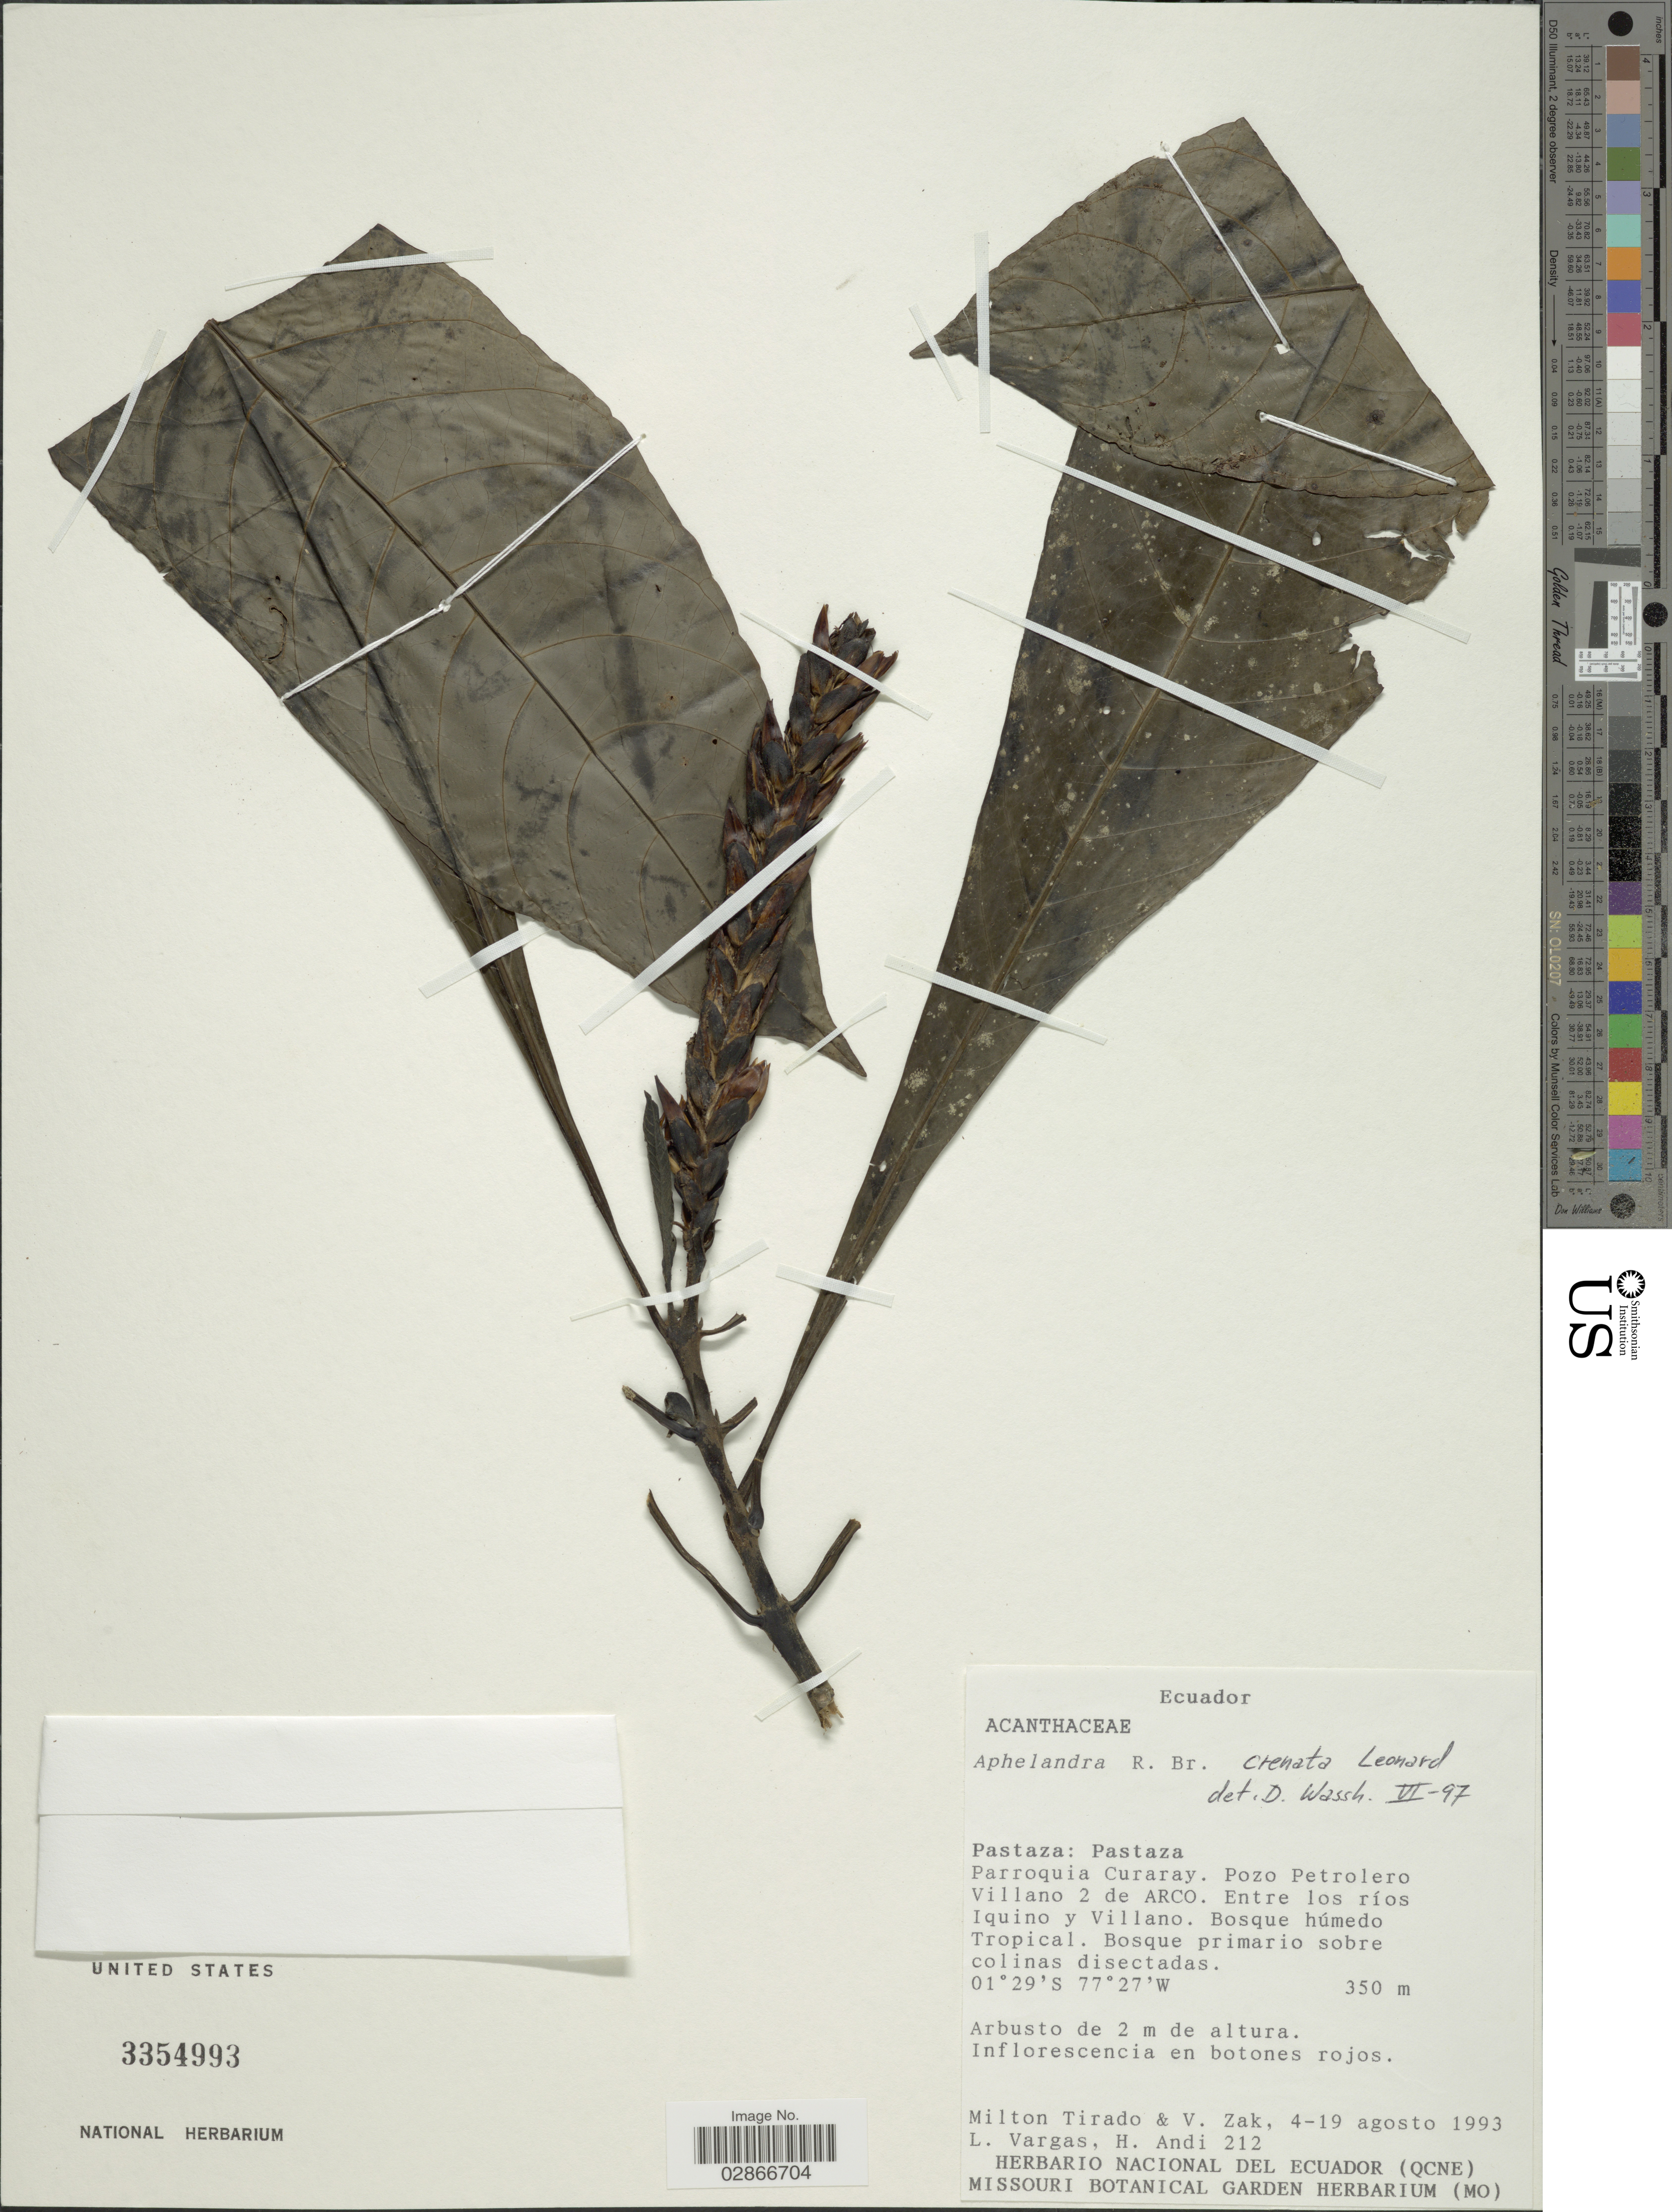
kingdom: Plantae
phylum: Tracheophyta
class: Magnoliopsida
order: Lamiales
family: Acanthaceae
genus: Aphelandra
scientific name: Aphelandra crenata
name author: Leonard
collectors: M. Tirado, V. Zak, L. Vargas & H. Andi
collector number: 212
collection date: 1993-08-04/1993-08-19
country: Ecuador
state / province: Pastaza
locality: Parroquia Curaray. Pozo Petrolero Villano 2 de Arco. Entre los ríos Iquino y Villano.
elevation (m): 350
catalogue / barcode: US 3354993